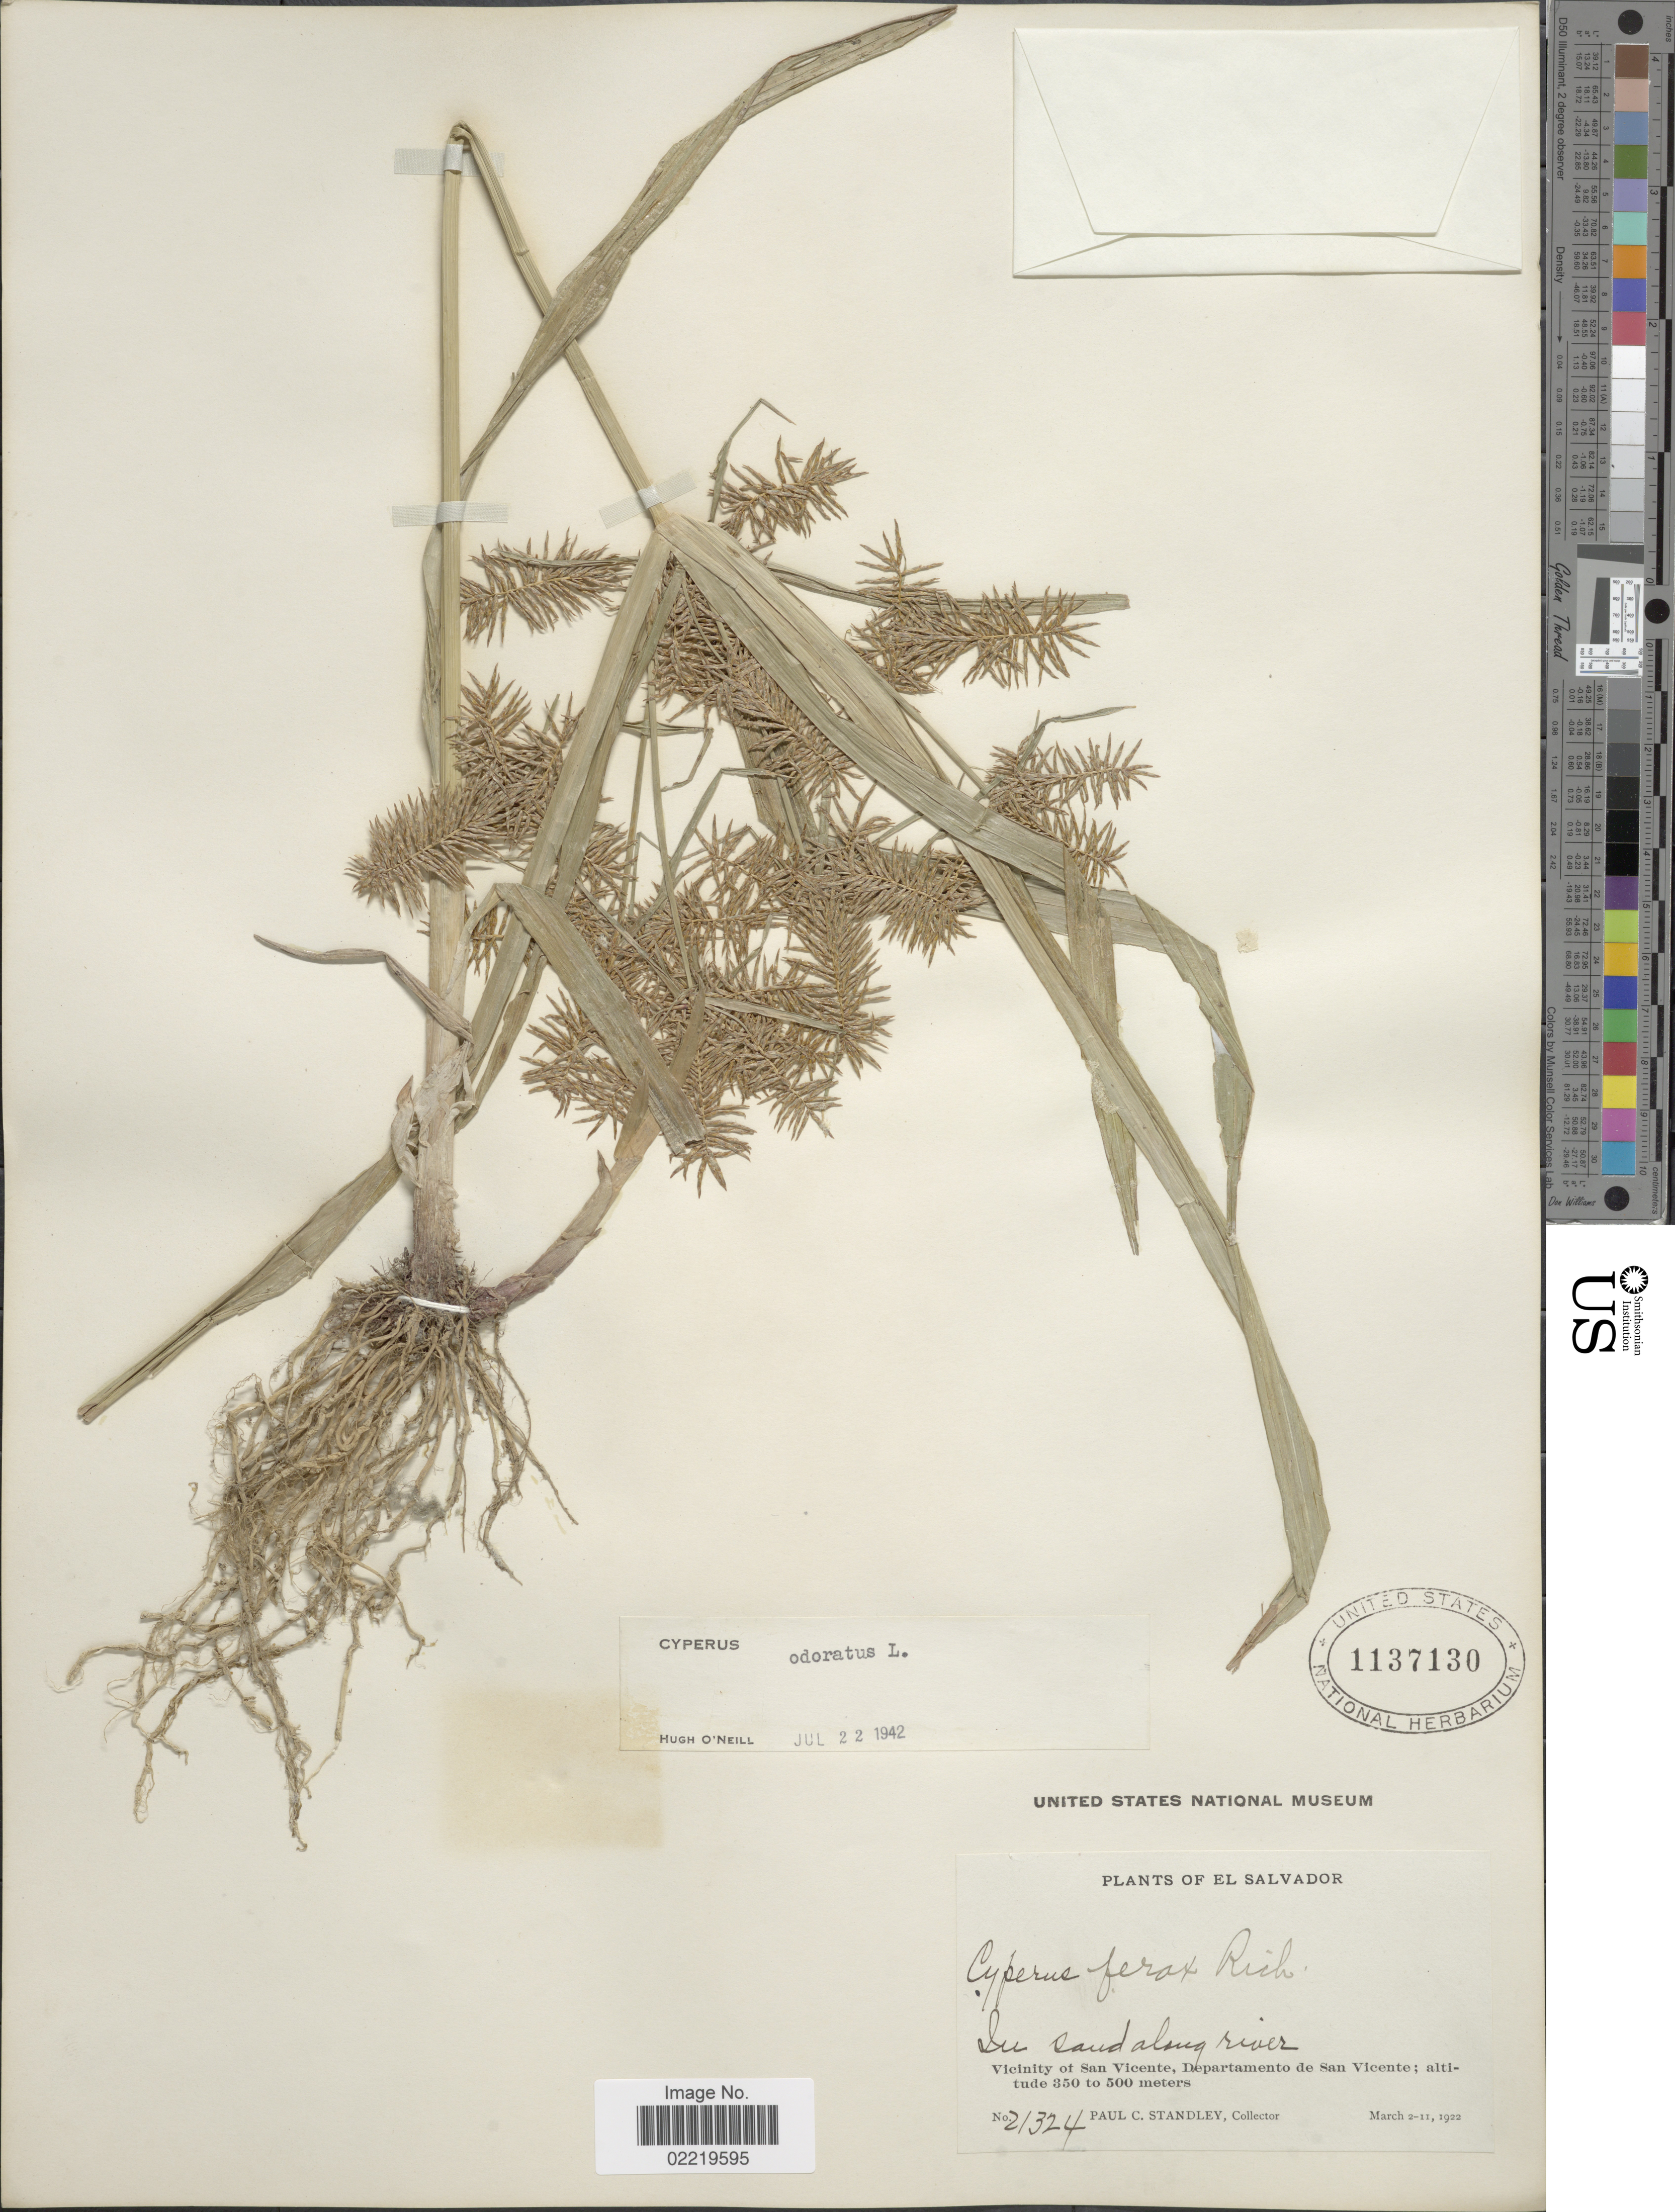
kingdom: Plantae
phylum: Tracheophyta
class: Liliopsida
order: Poales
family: Cyperaceae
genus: Cyperus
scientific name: Cyperus odoratus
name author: L.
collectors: P. C. Standley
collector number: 21324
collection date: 1922-03-02/1922-03-11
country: El Salvador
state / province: San Vincente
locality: In sand along river, Vicinity of San Vicente, Departamento de San Vicente.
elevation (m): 350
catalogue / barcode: US 1137130